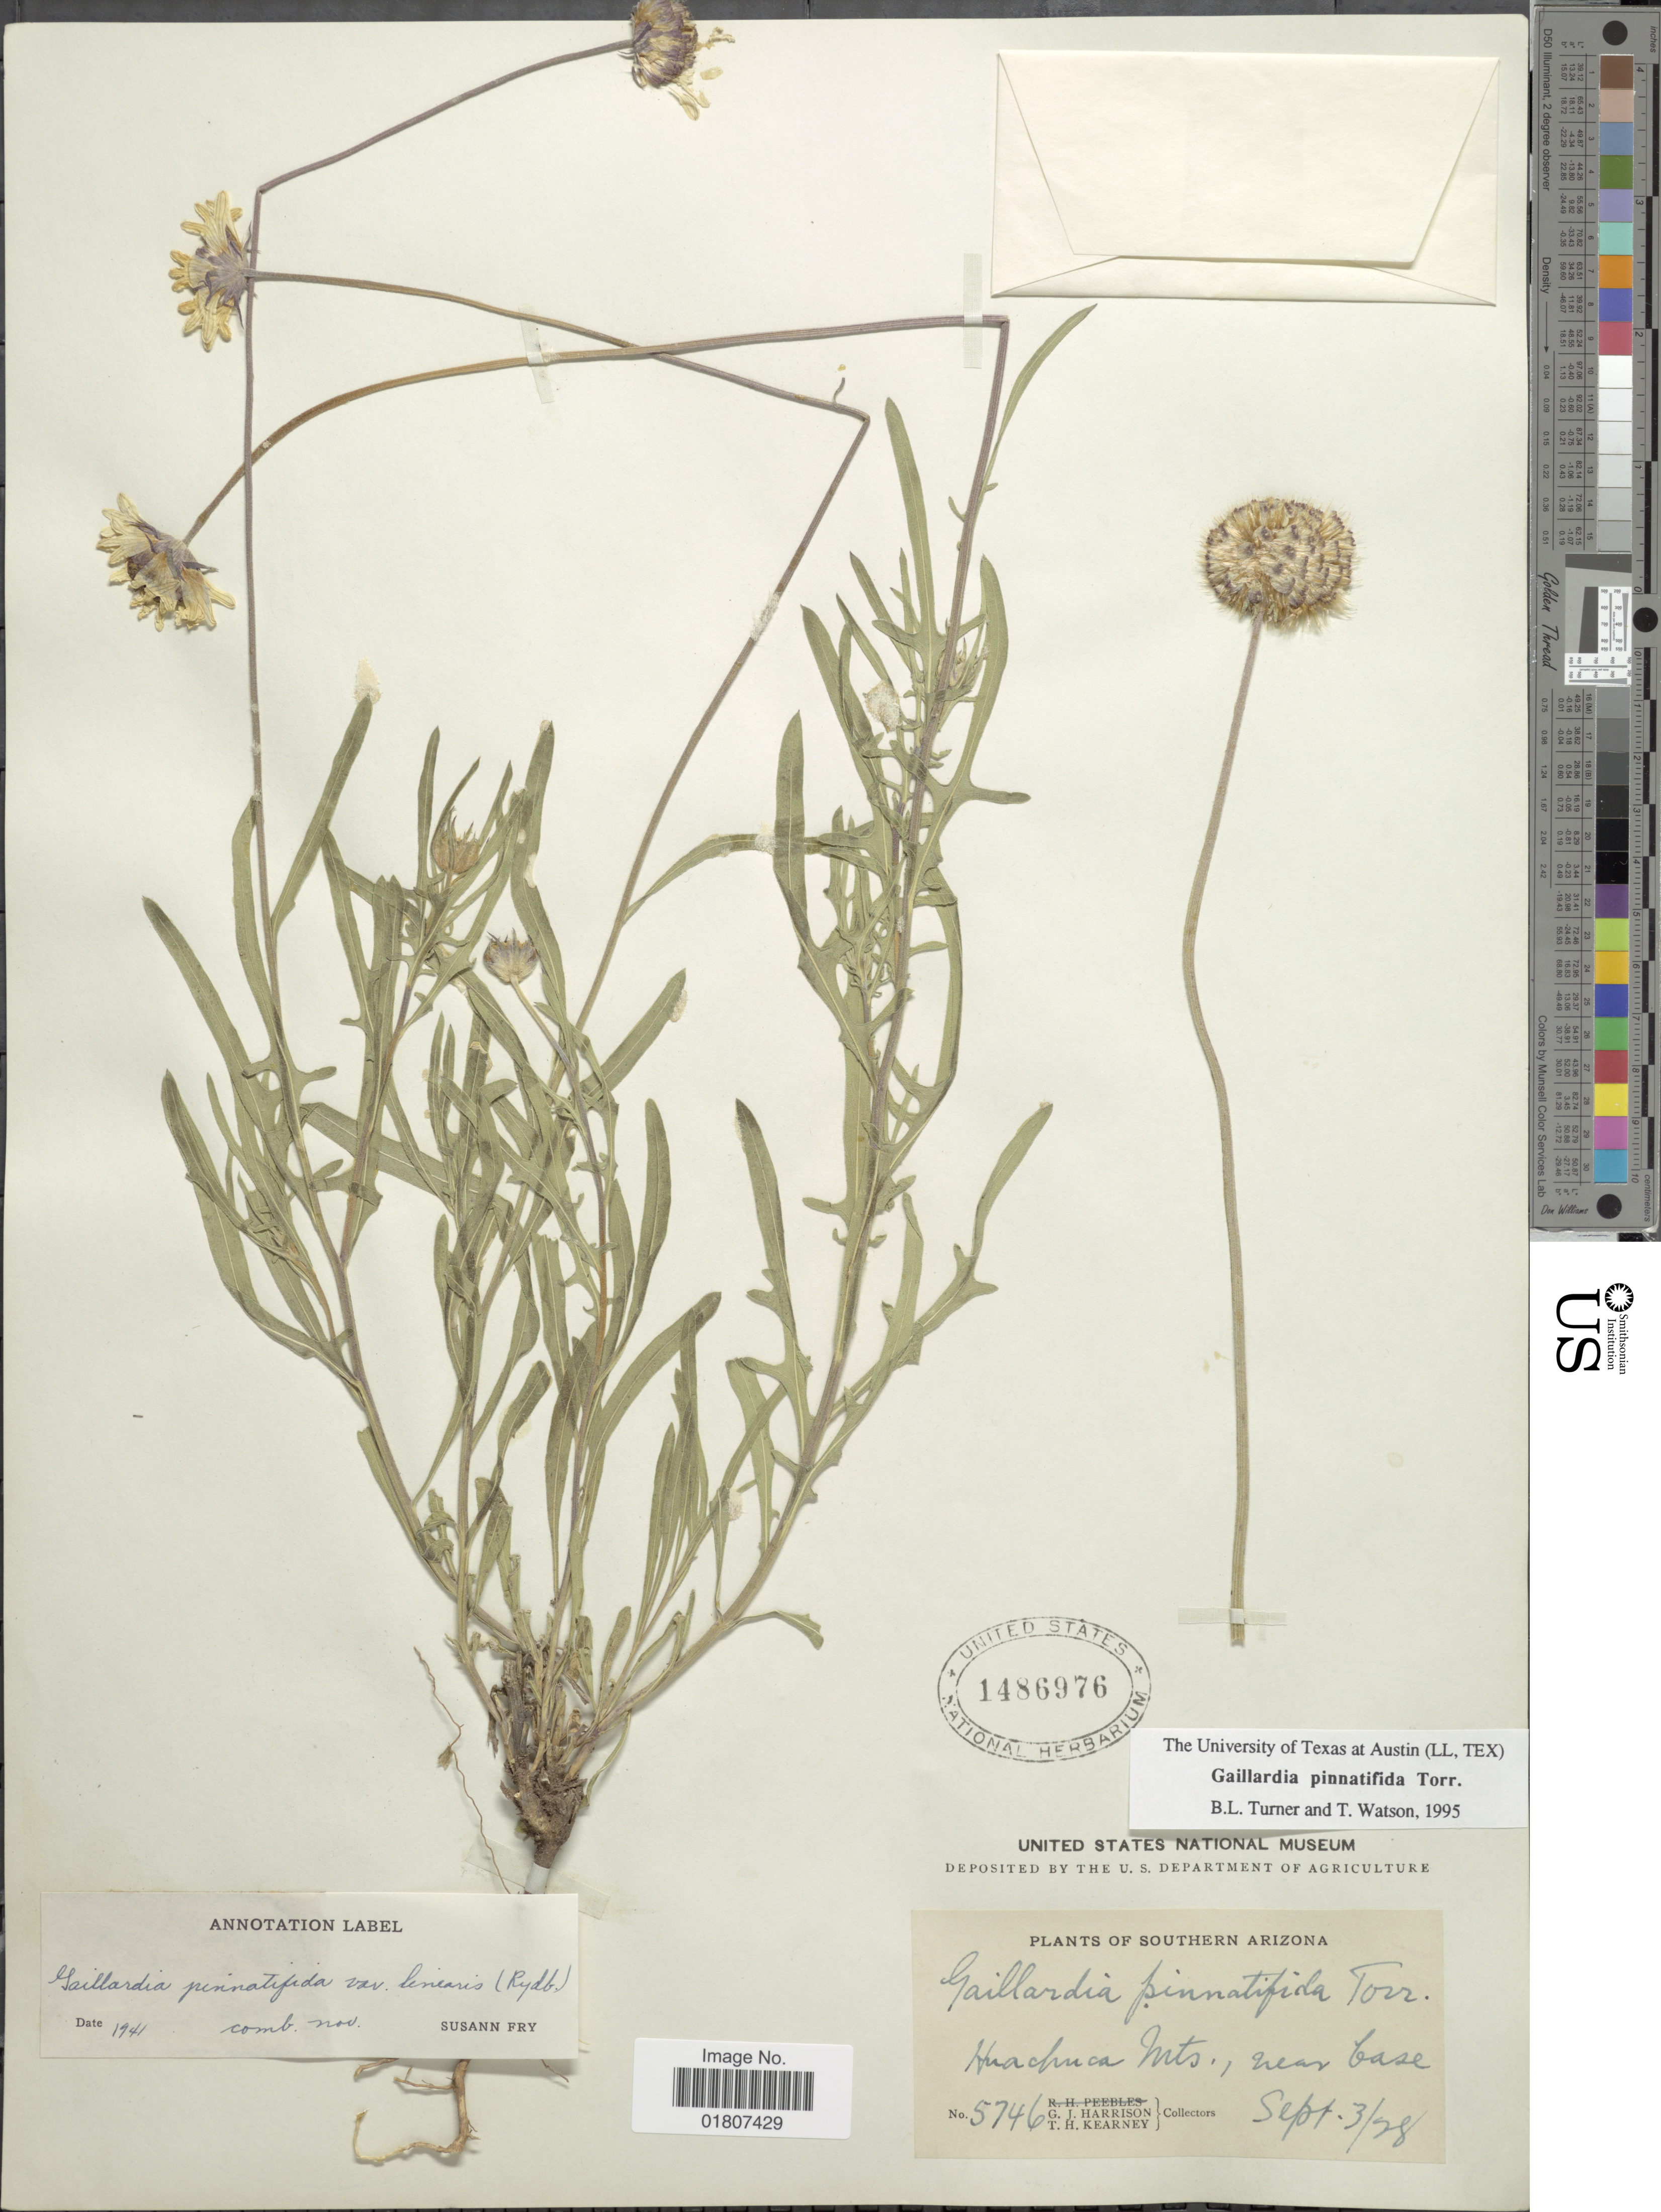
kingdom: Plantae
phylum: Tracheophyta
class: Magnoliopsida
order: Asterales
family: Asteraceae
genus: Gaillardia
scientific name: Gaillardia pinnatifida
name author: Torr.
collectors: G. J. Harrison & T. H. Kearney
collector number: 5746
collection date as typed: Transcribed d/m/y: 3/9/28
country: United States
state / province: Arizona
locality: Southern Arizona. Huachuca Mts., near base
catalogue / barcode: US 1486976